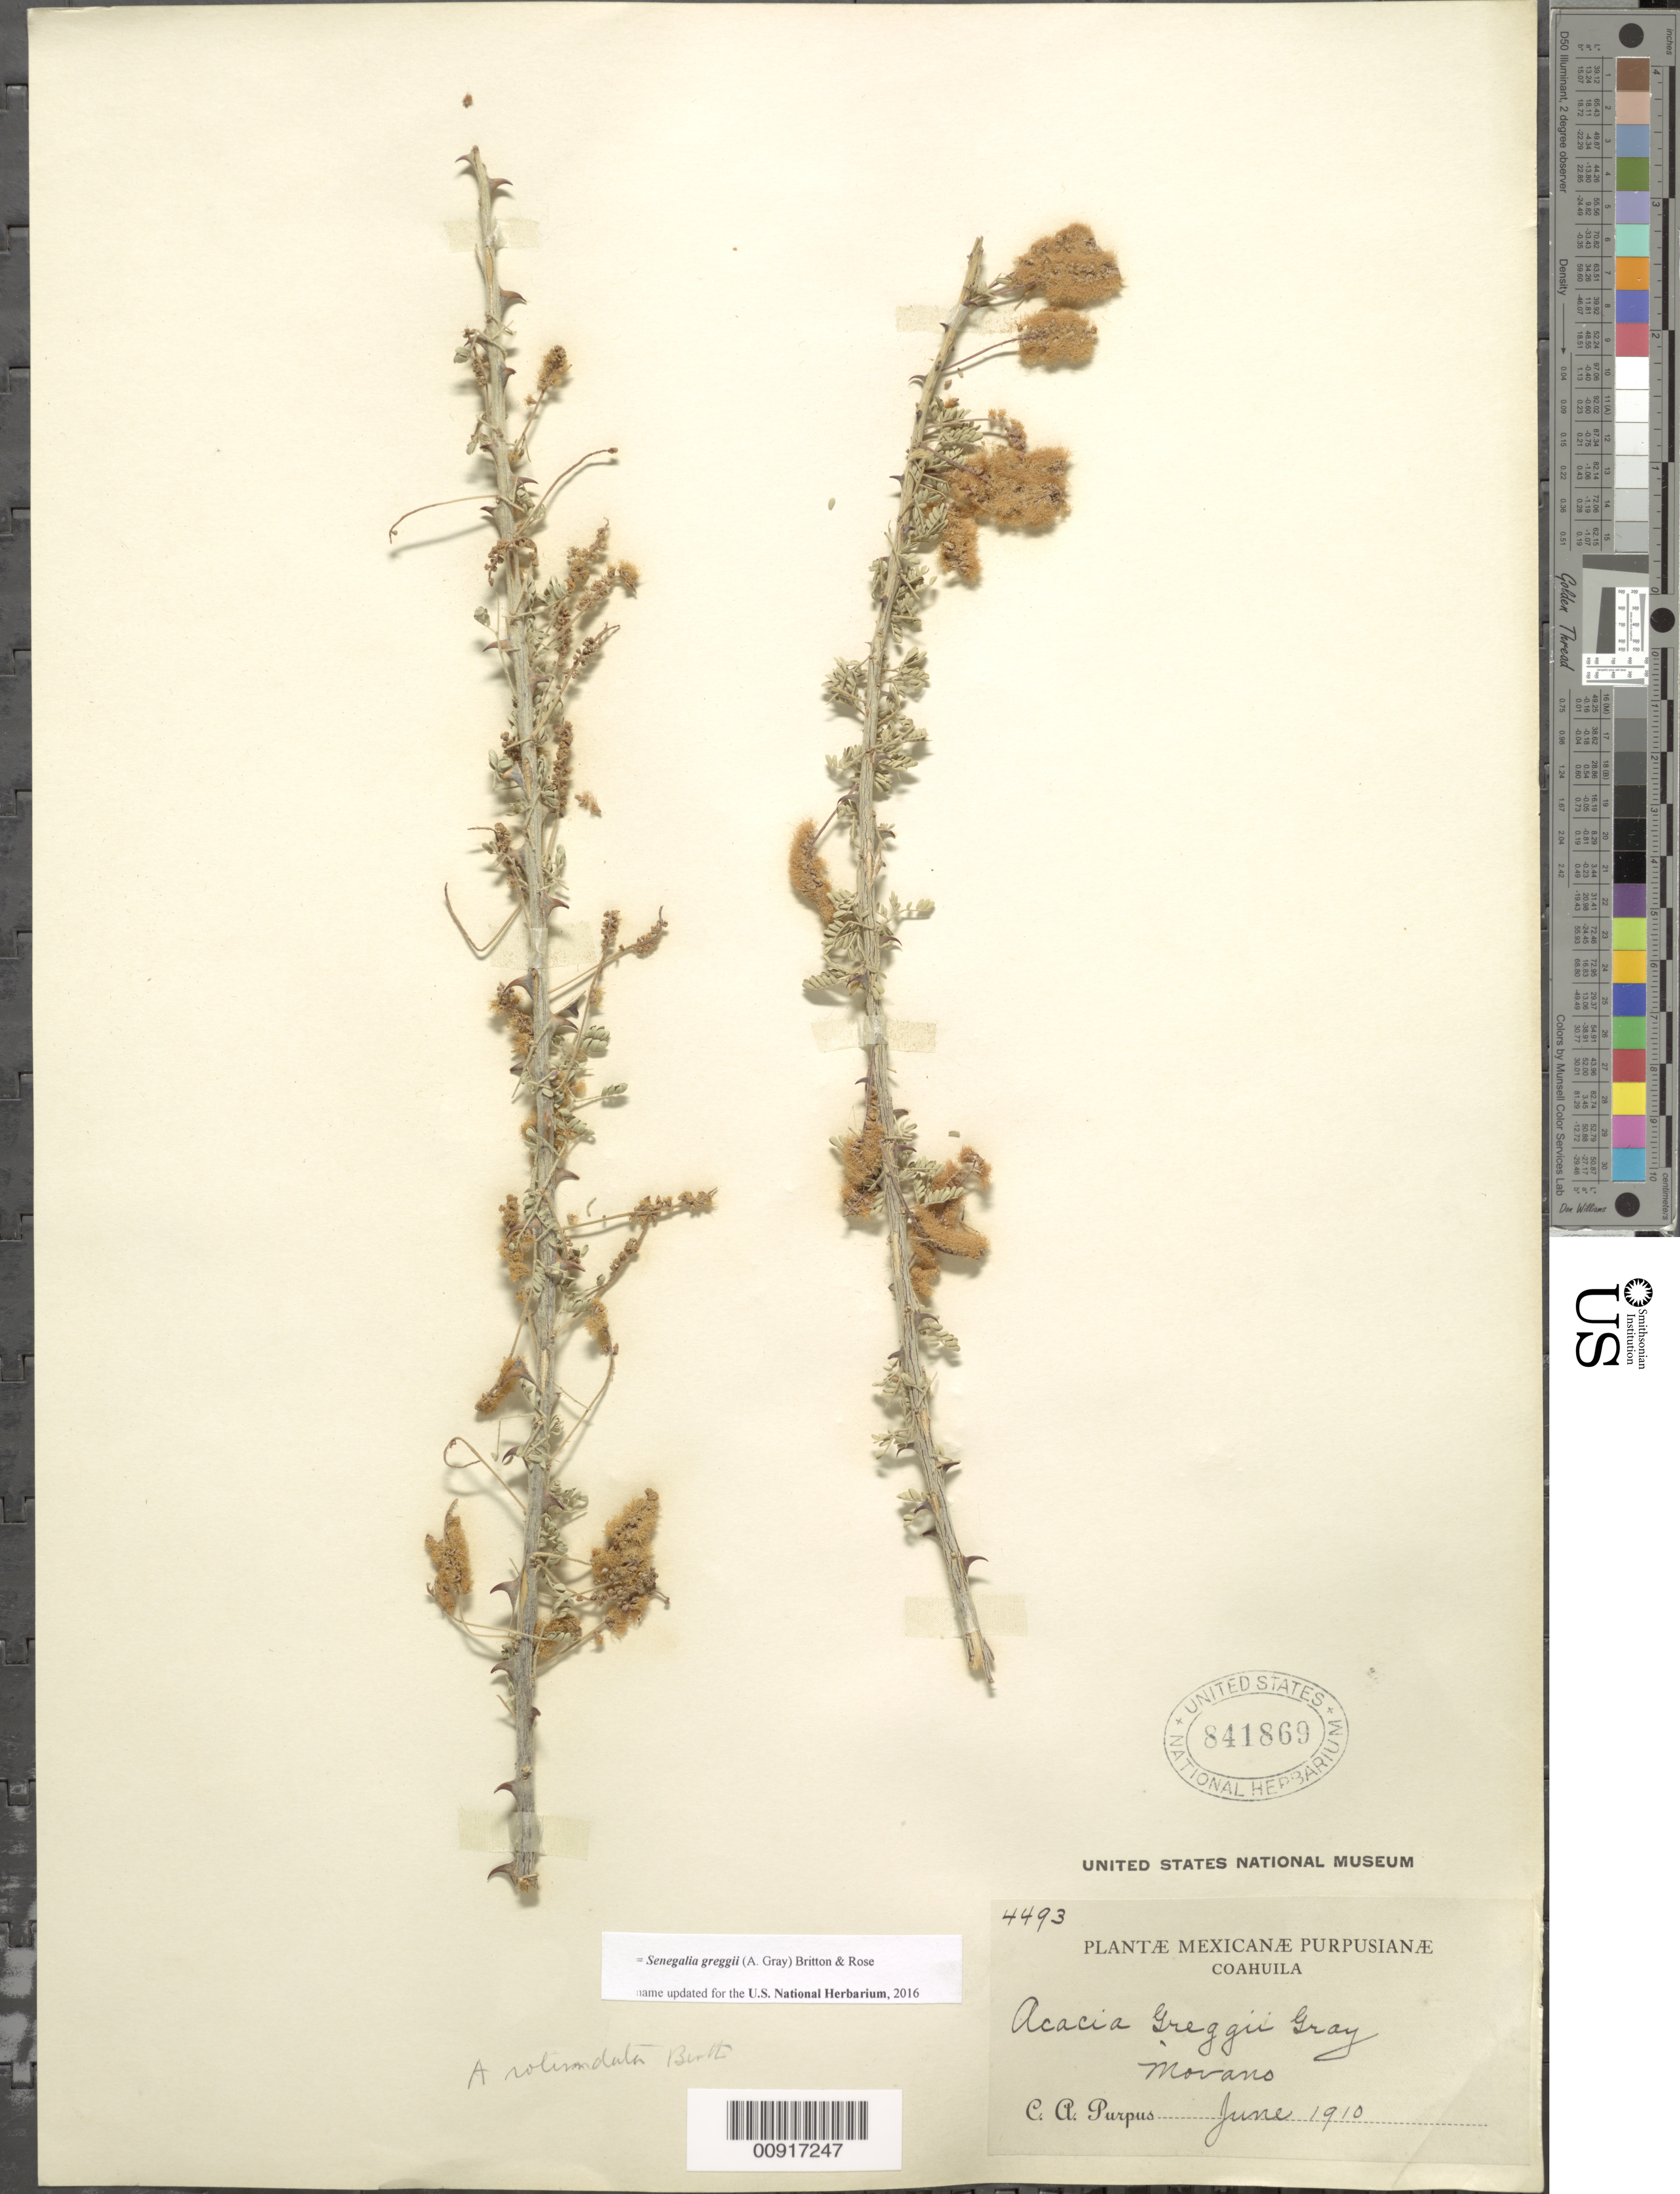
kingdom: Plantae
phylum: Tracheophyta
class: Magnoliopsida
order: Fabales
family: Fabaceae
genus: Senegalia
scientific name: Senegalia greggii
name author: (A. Gray) Britton & Rose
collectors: C. A. Purpus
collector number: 4493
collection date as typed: Jun 1910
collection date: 1910-06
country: Mexico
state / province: Coahuila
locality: Movano, Coahuila.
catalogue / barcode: US 841869